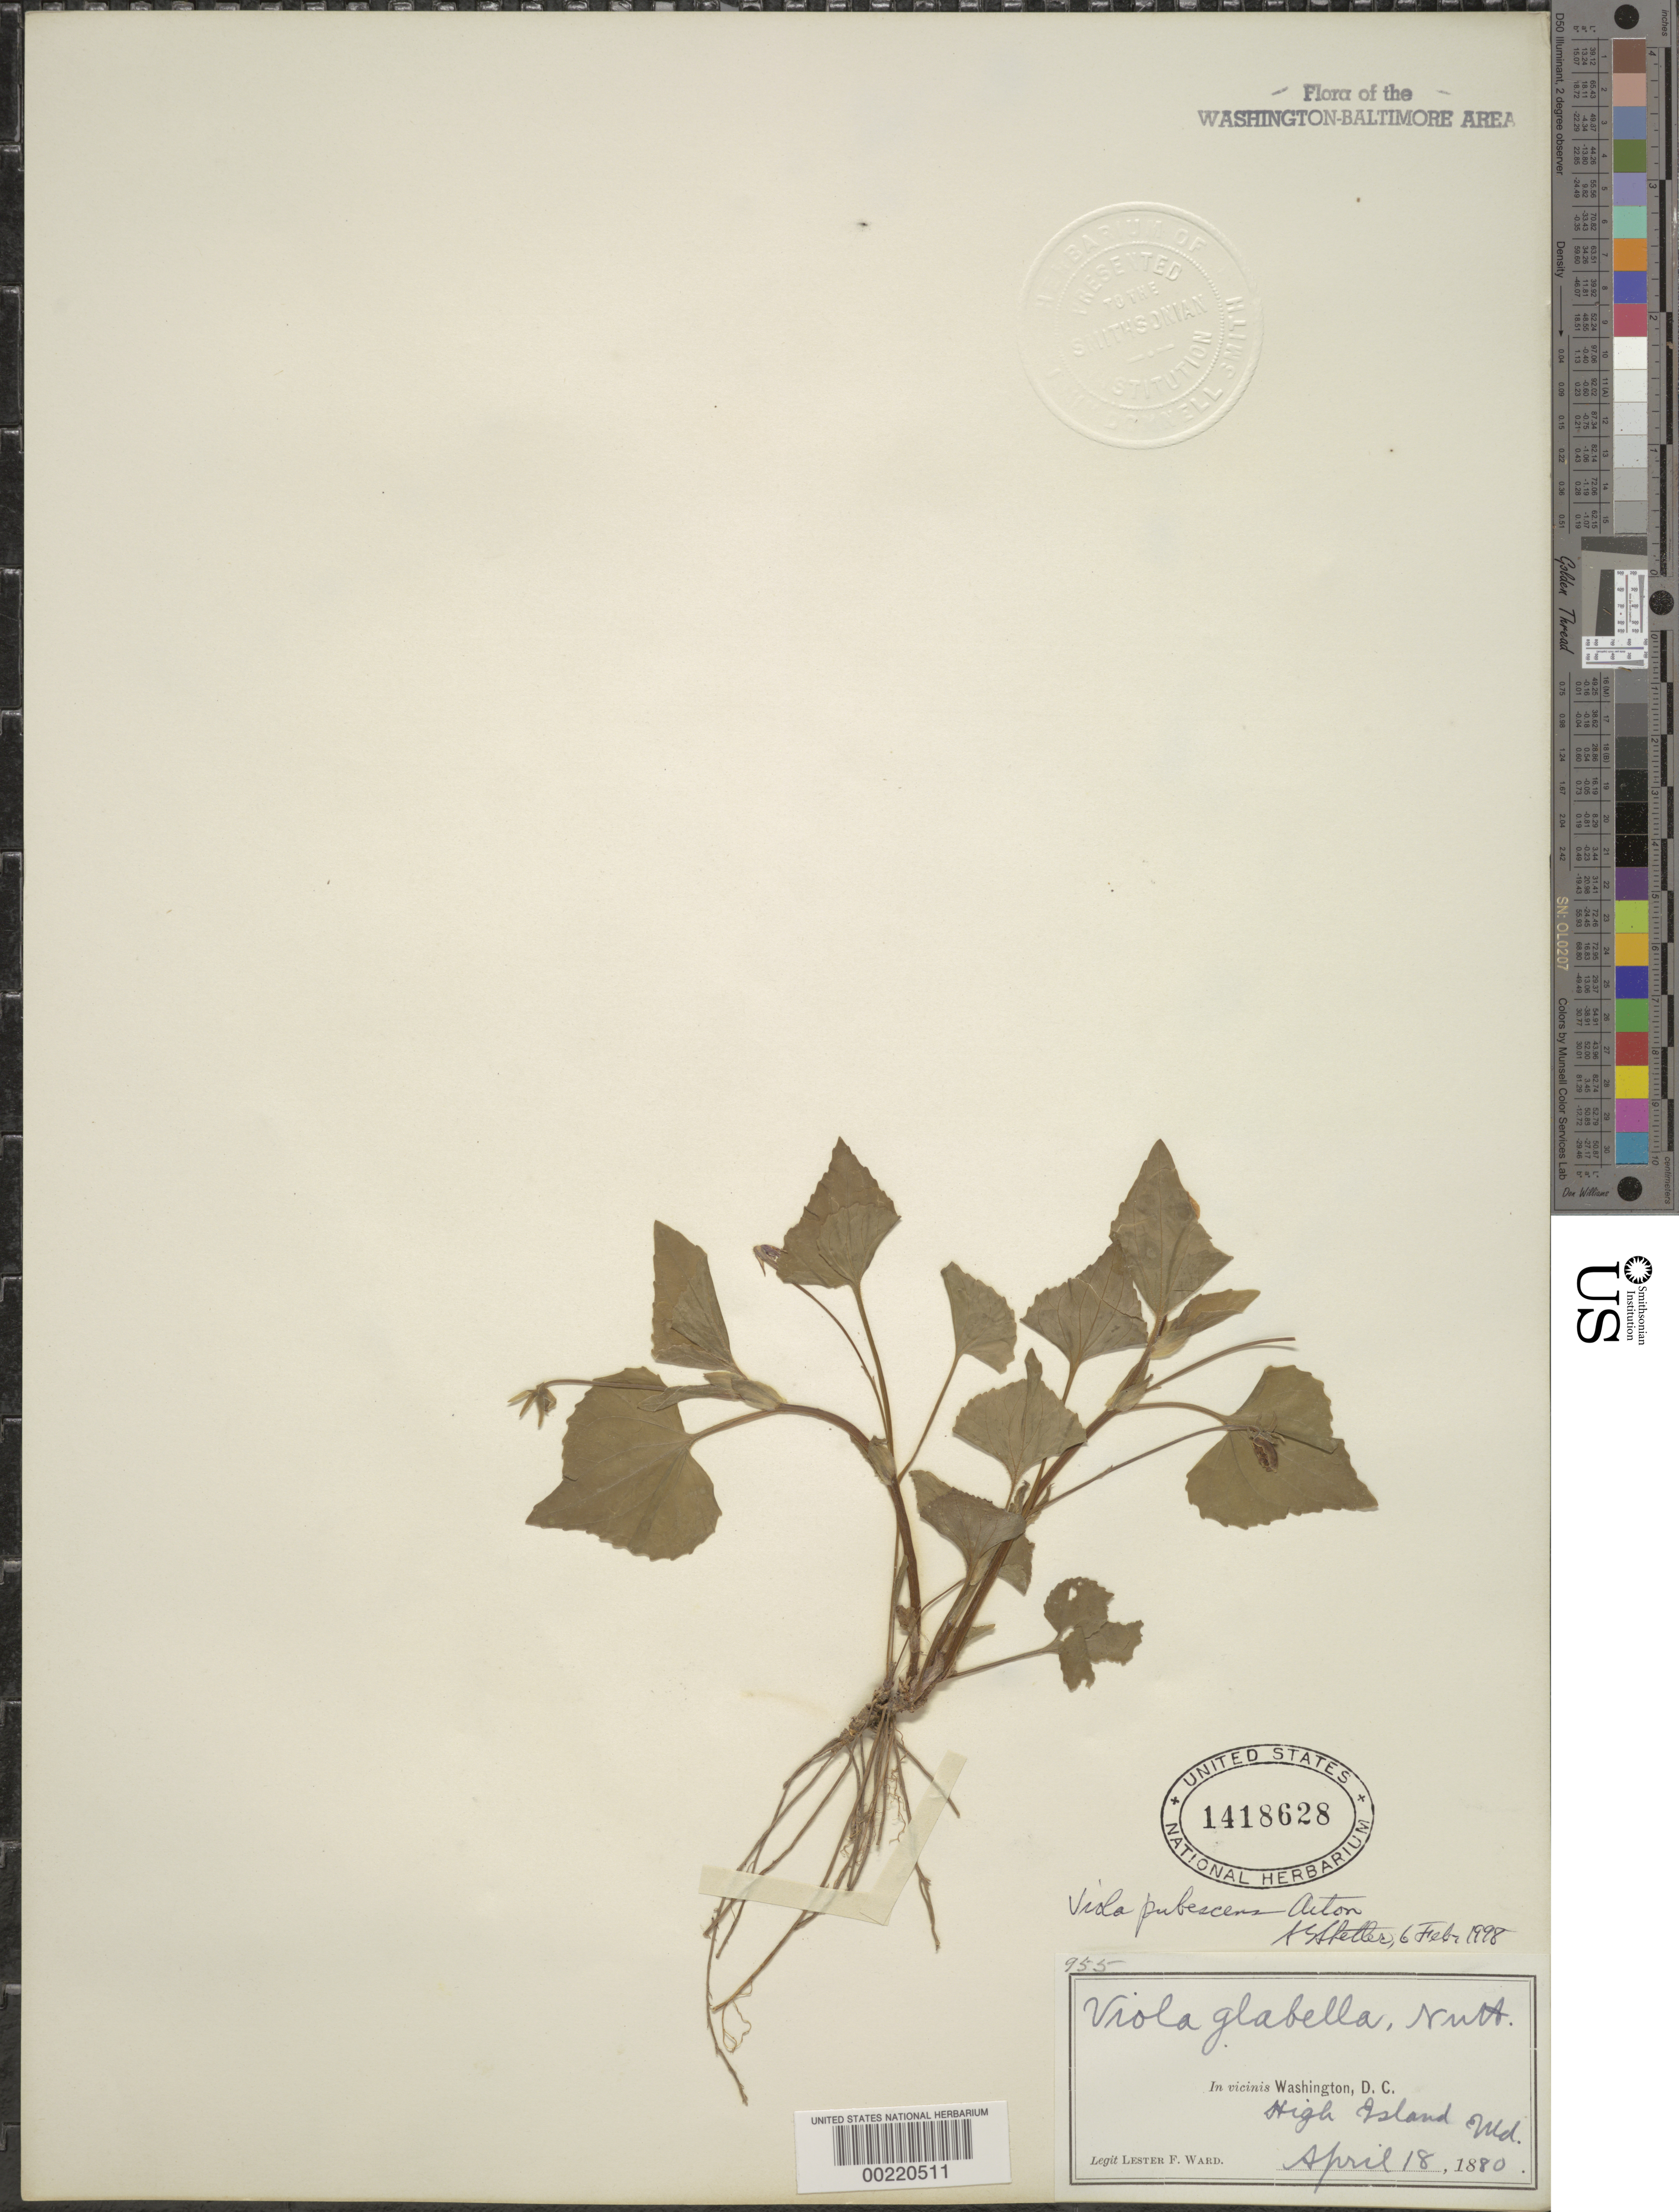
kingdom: Plantae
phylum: Tracheophyta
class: Magnoliopsida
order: Malpighiales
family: Violaceae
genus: Viola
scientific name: Viola pubescens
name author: Aiton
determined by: Shetler, Stanwyn G., (US), NMNH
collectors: L. F. Ward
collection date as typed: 18 Apr 1880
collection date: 1880-04-18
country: United States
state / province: Maryland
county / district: Montgomery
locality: High Island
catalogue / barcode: US 1418628